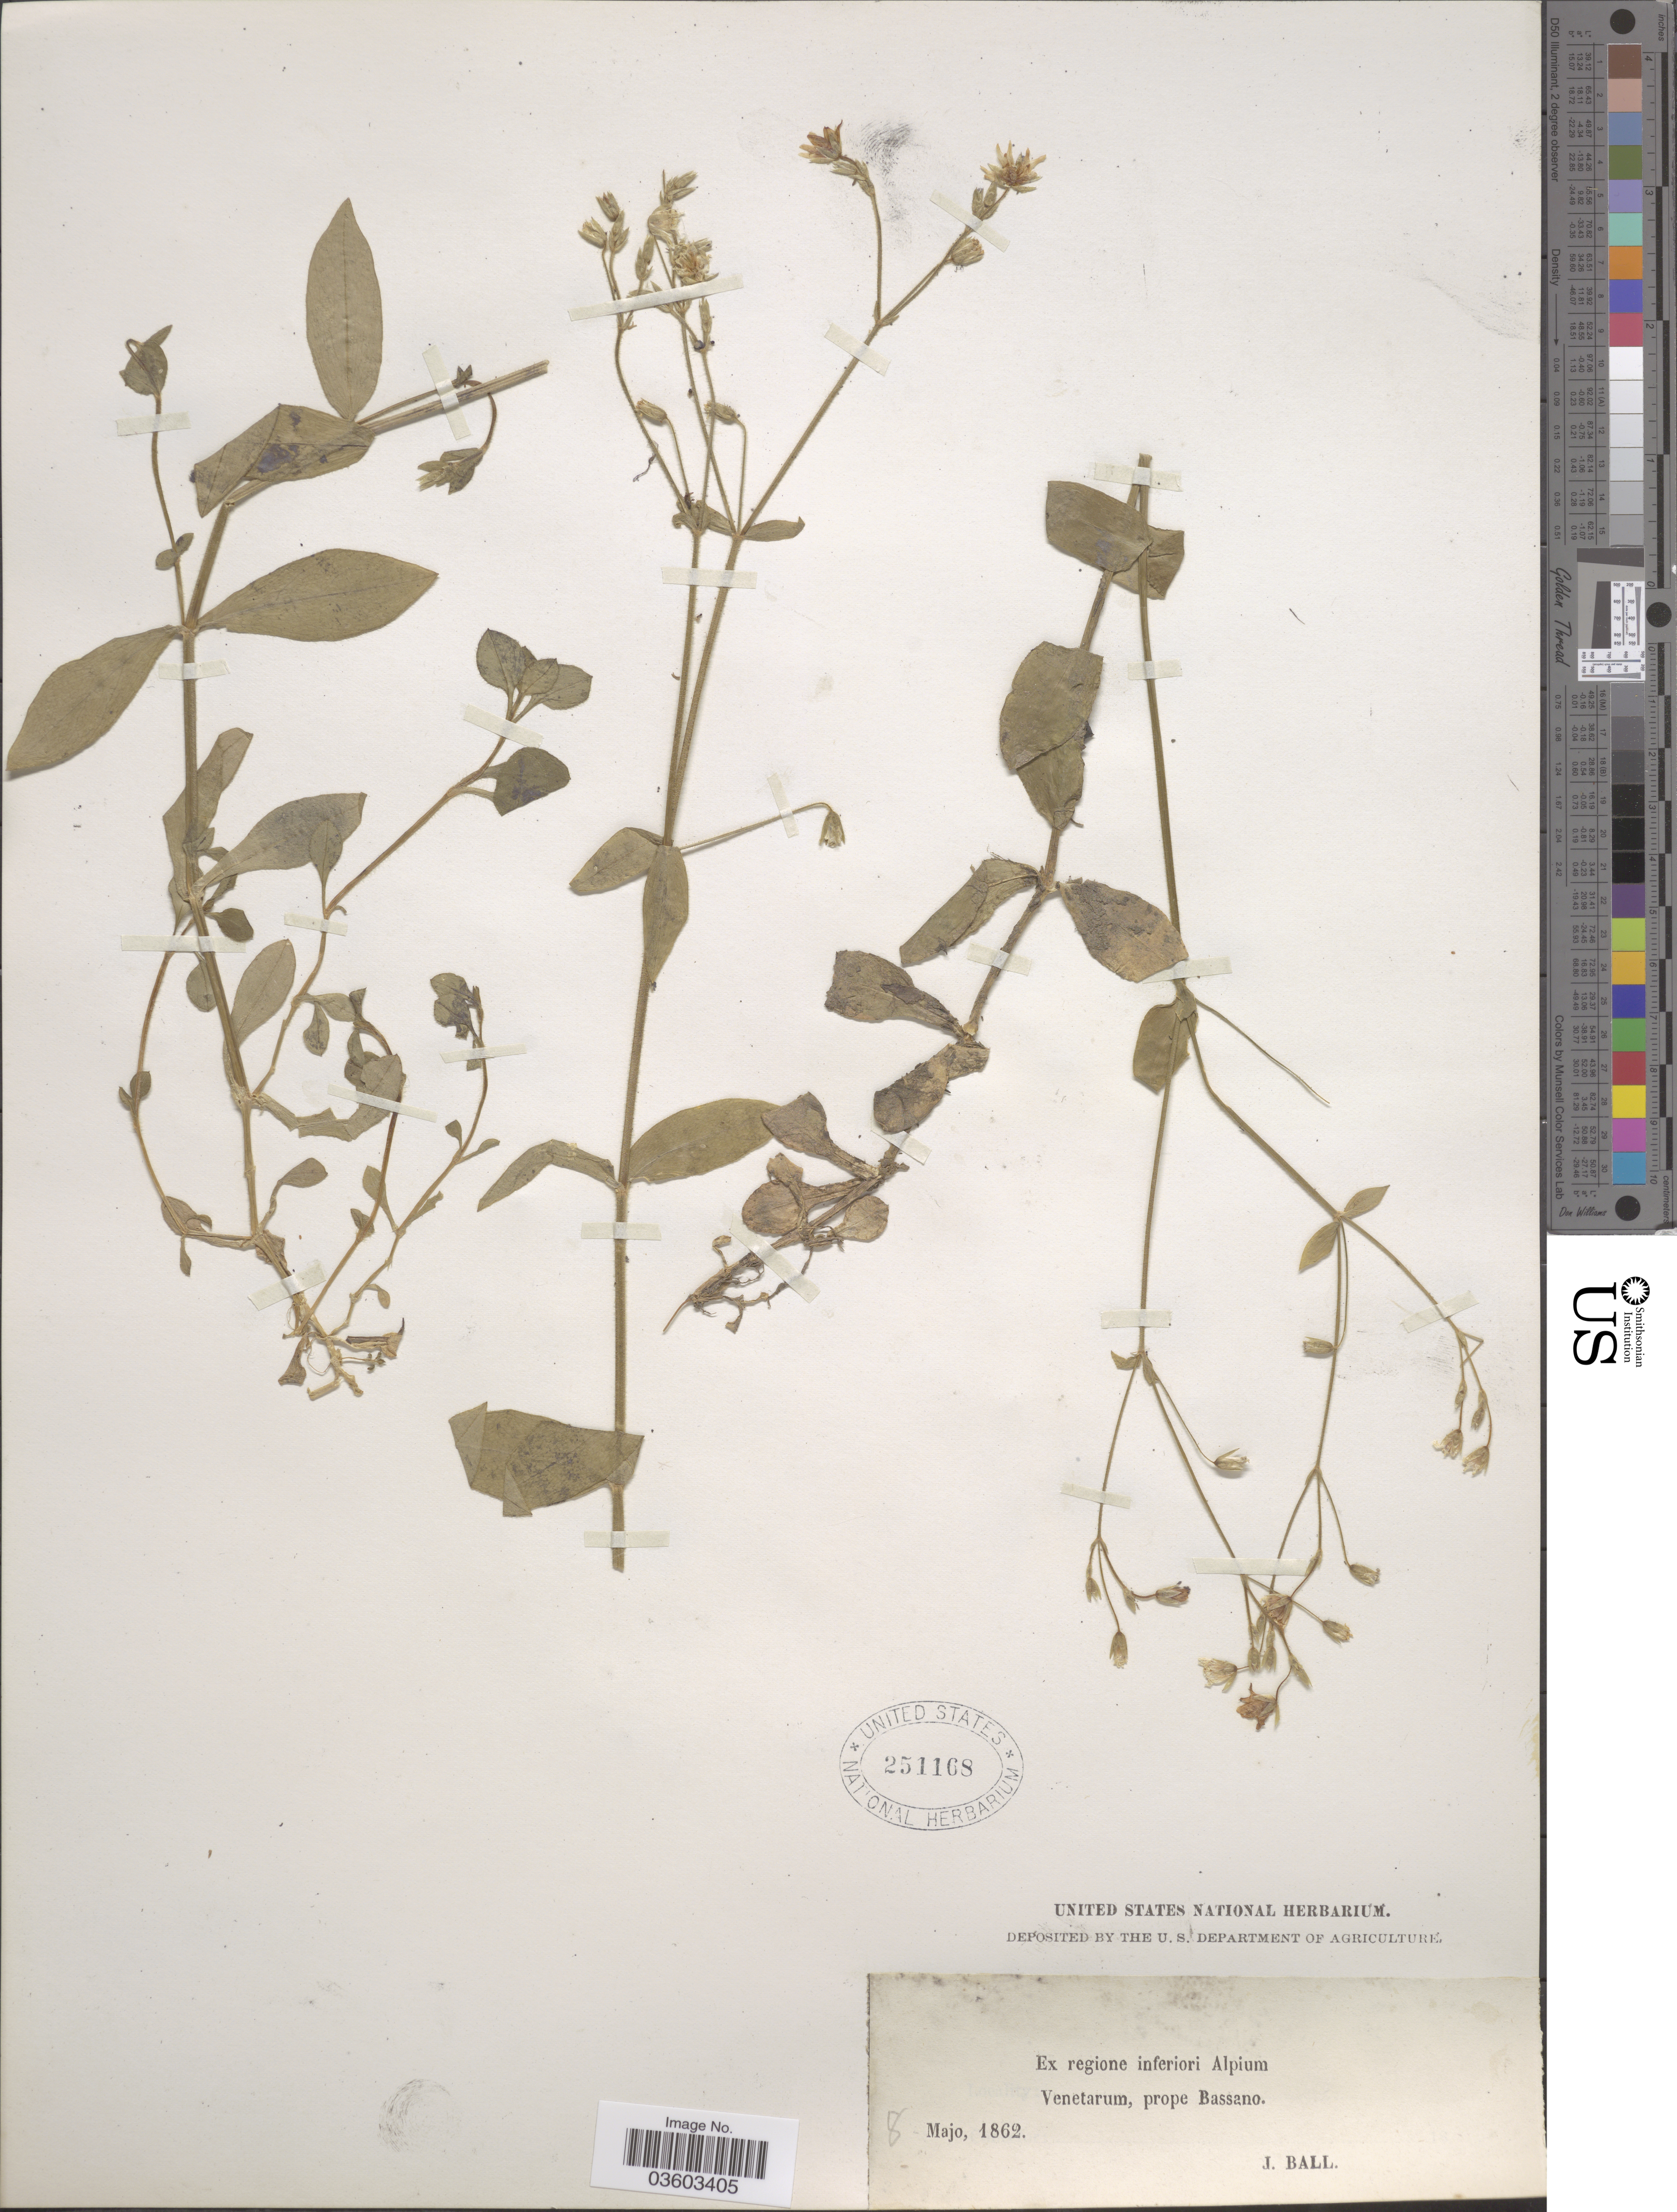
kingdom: Plantae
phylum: Tracheophyta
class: Magnoliopsida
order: Caryophyllales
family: Caryophyllaceae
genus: Cerastium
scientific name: Cerastium sp.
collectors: J. Ball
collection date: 1862-05-08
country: Italy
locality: Ex regione inferiori Alpium. Venetarum, prope Bassano.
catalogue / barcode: US 251168